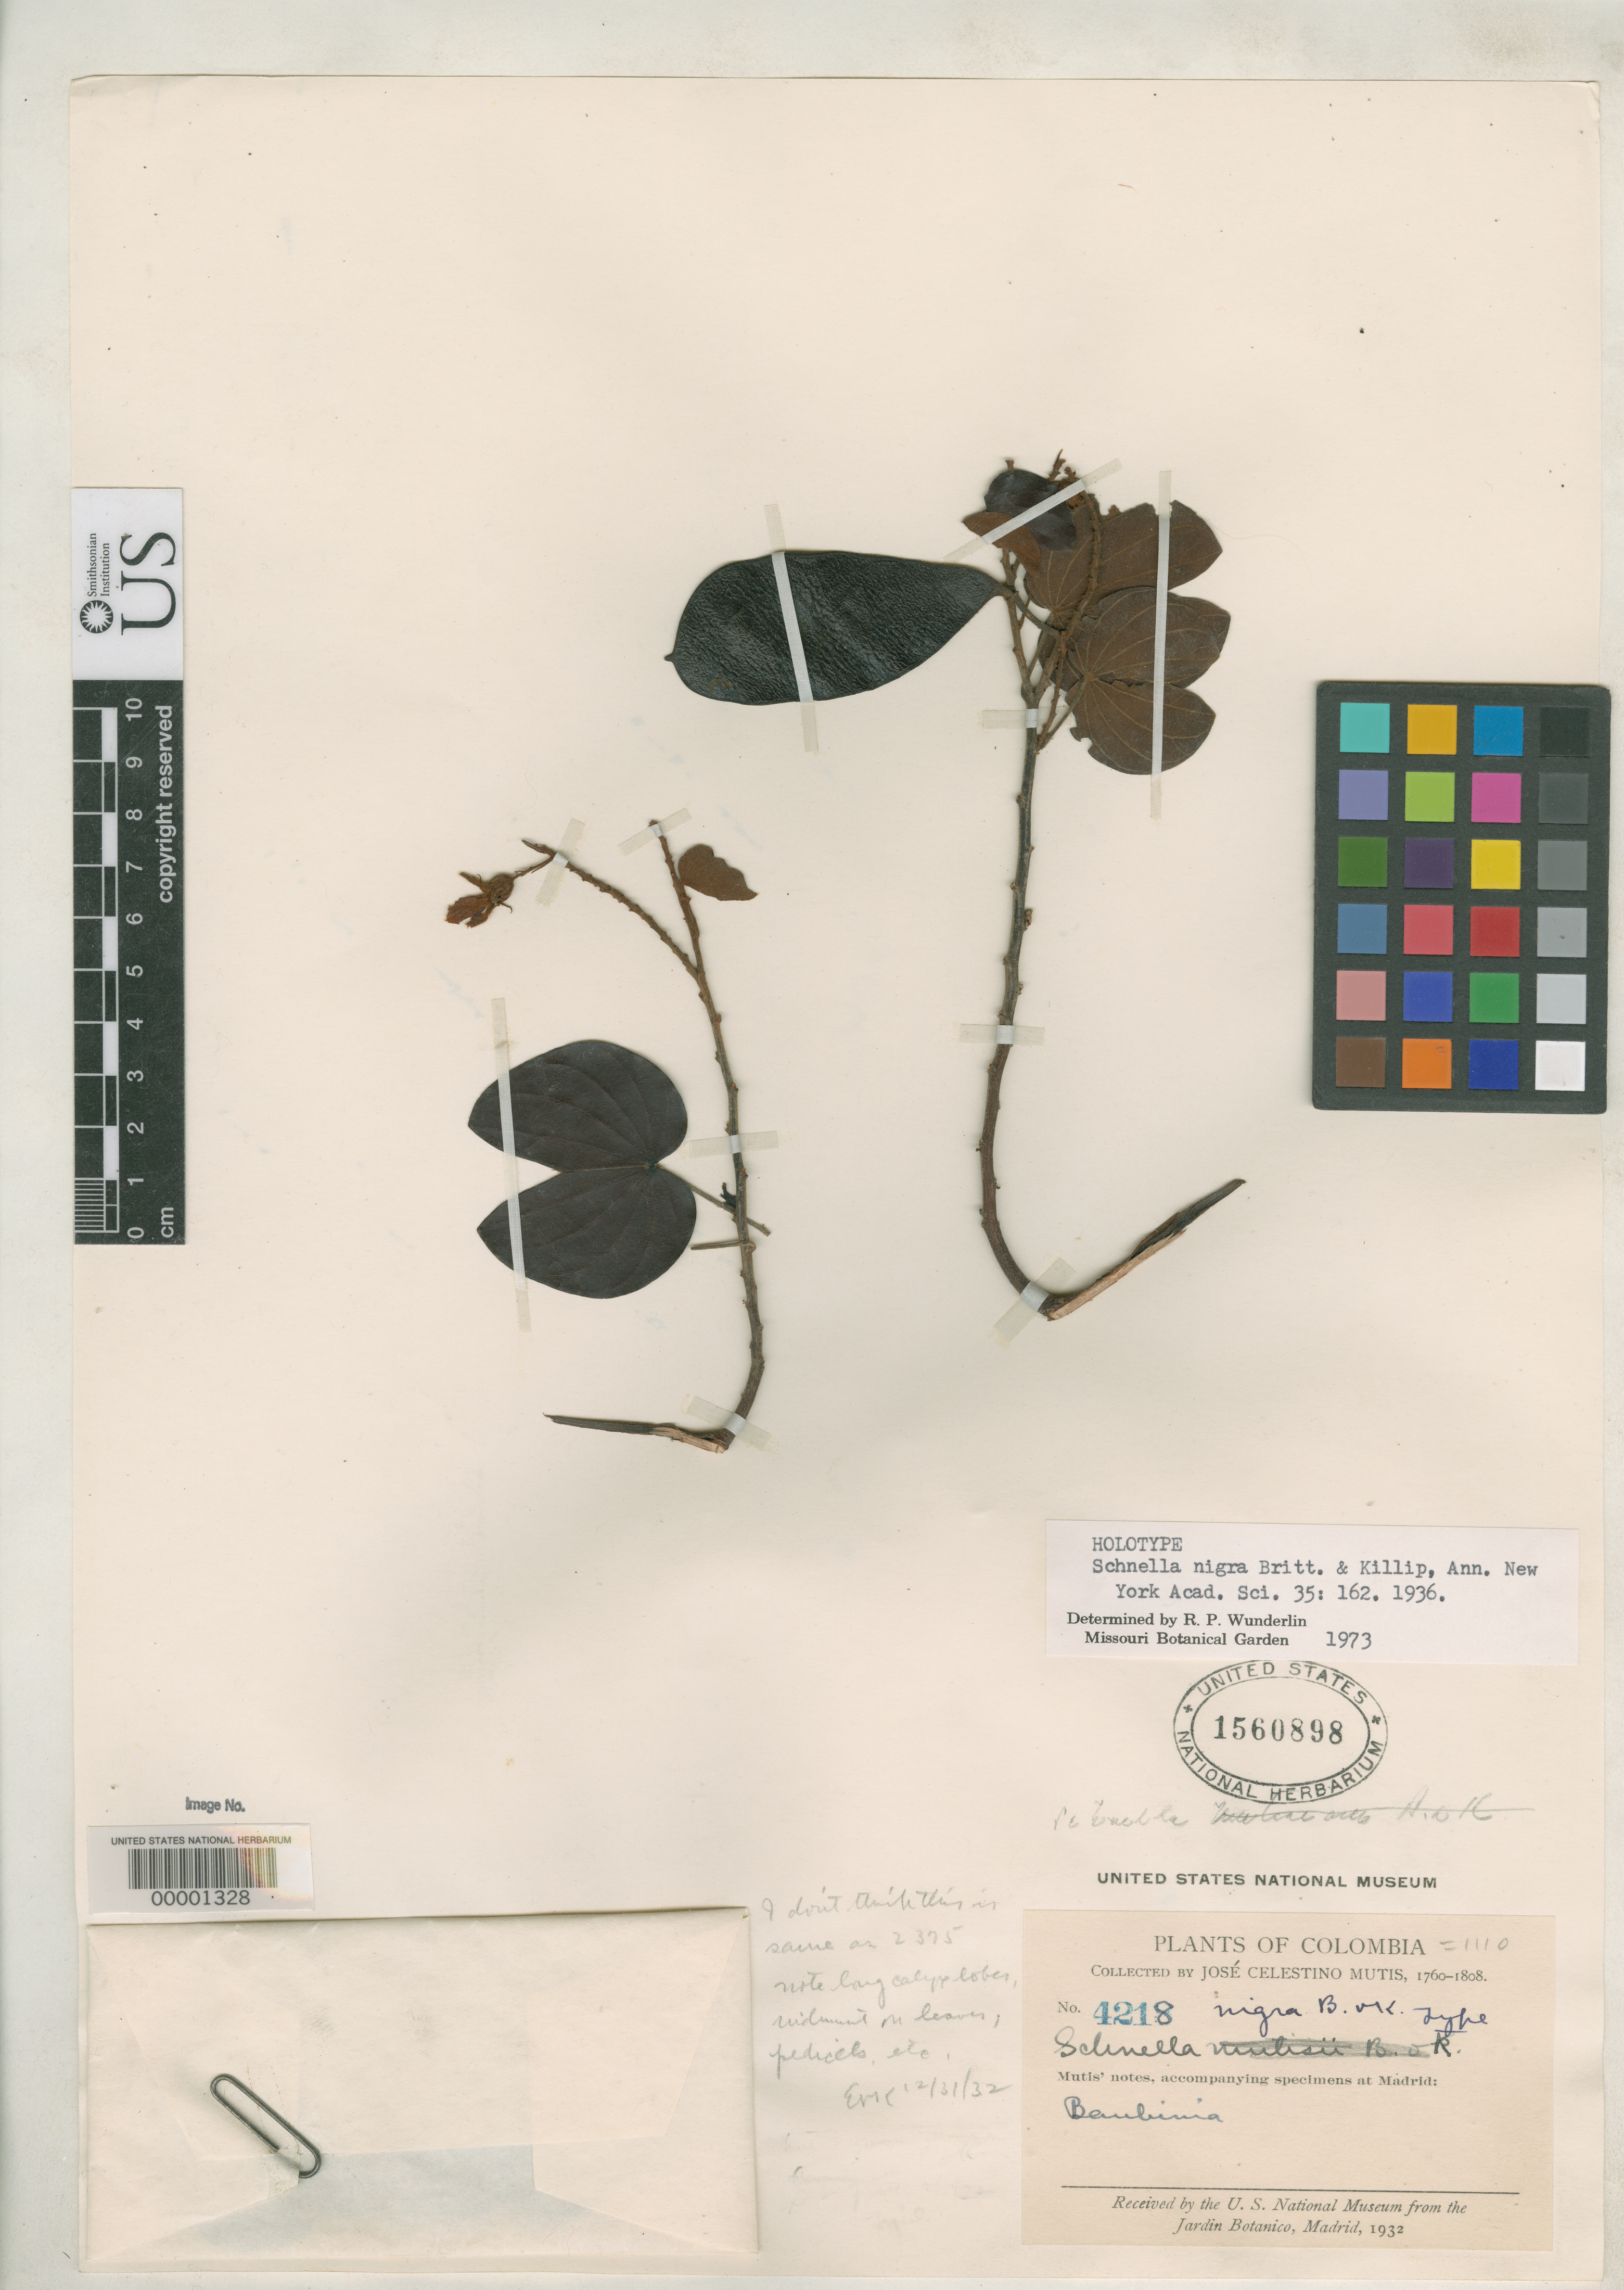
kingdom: Plantae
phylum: Tracheophyta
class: Magnoliopsida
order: Fabales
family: Fabaceae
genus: Schnella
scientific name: Schnella nigra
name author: Britton & Killip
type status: Holotype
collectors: J. C. B. Mutis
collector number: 4218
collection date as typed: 1760 to -- --- 1808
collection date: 1760/1808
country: Colombia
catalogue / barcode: US 1560898